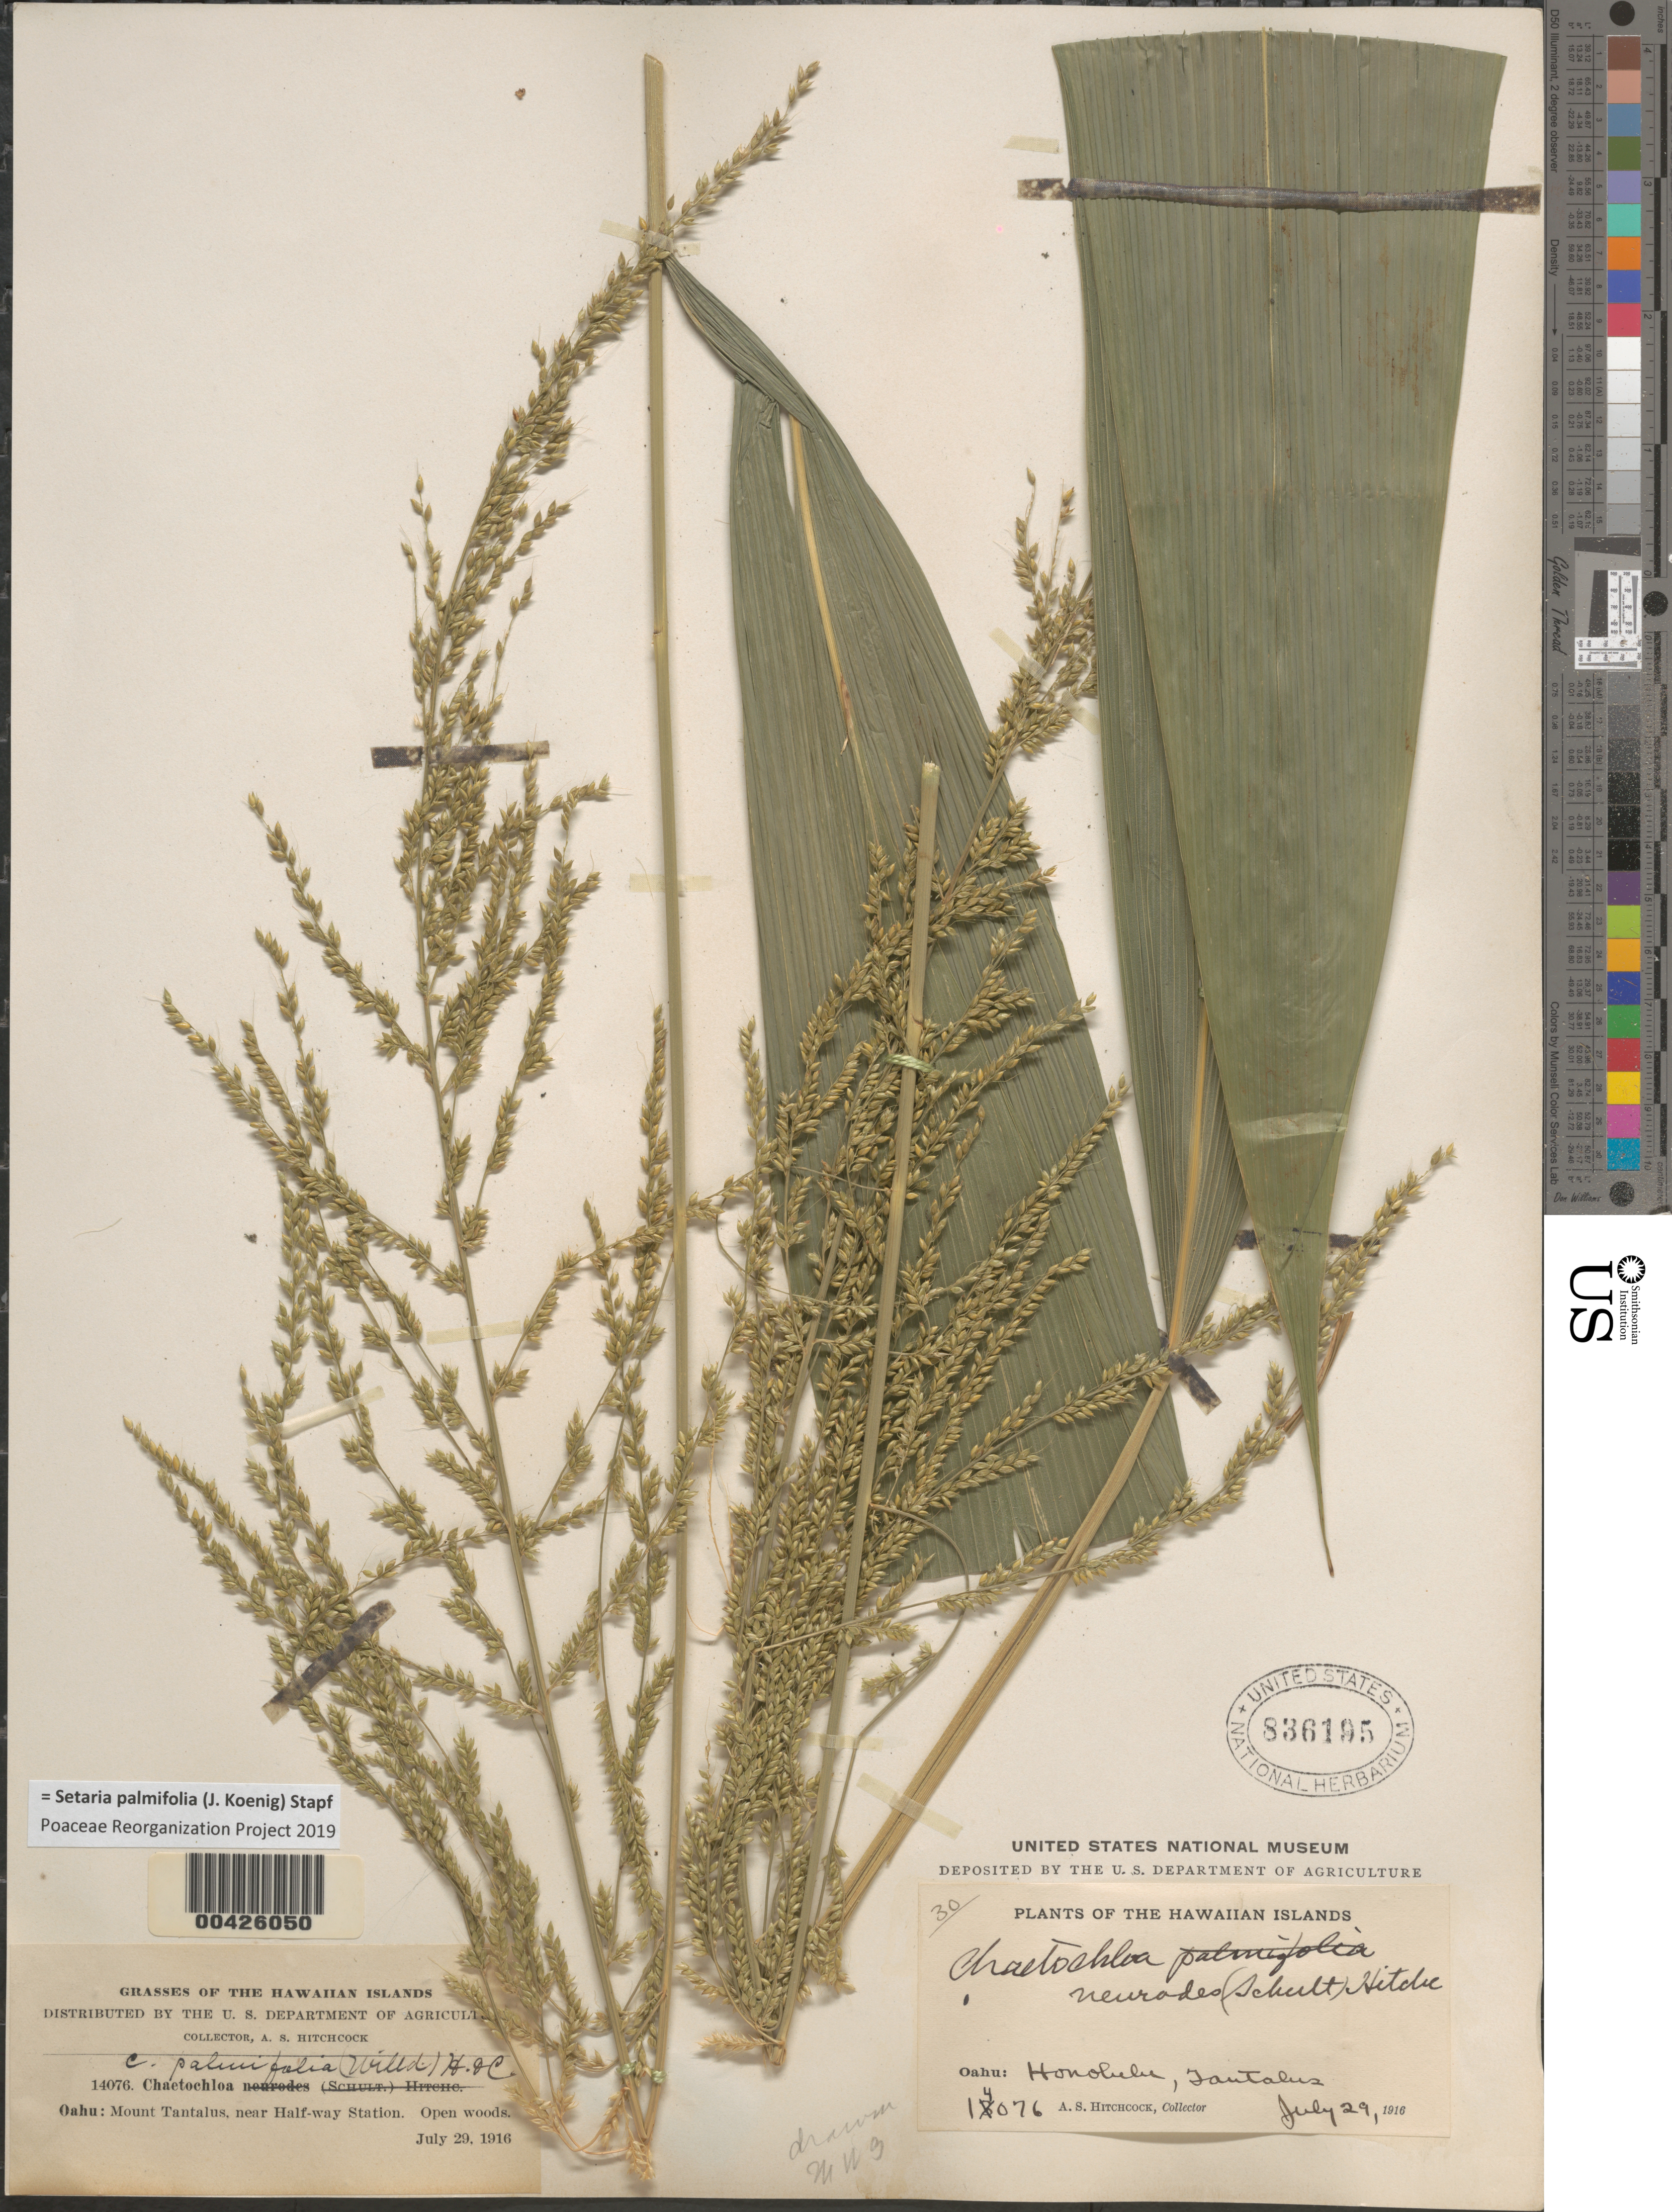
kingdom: Plantae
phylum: Tracheophyta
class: Liliopsida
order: Poales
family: Poaceae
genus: Setaria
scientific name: Setaria palmifolia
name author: (J. Koenig) Stapf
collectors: A. S. Hitchcock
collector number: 14076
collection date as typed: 29 Jul 1916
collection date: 1916-07-29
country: United States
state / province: Hawaii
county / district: Honolulu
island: Oahu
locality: Honolulu, Tantalus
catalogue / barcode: US 836195